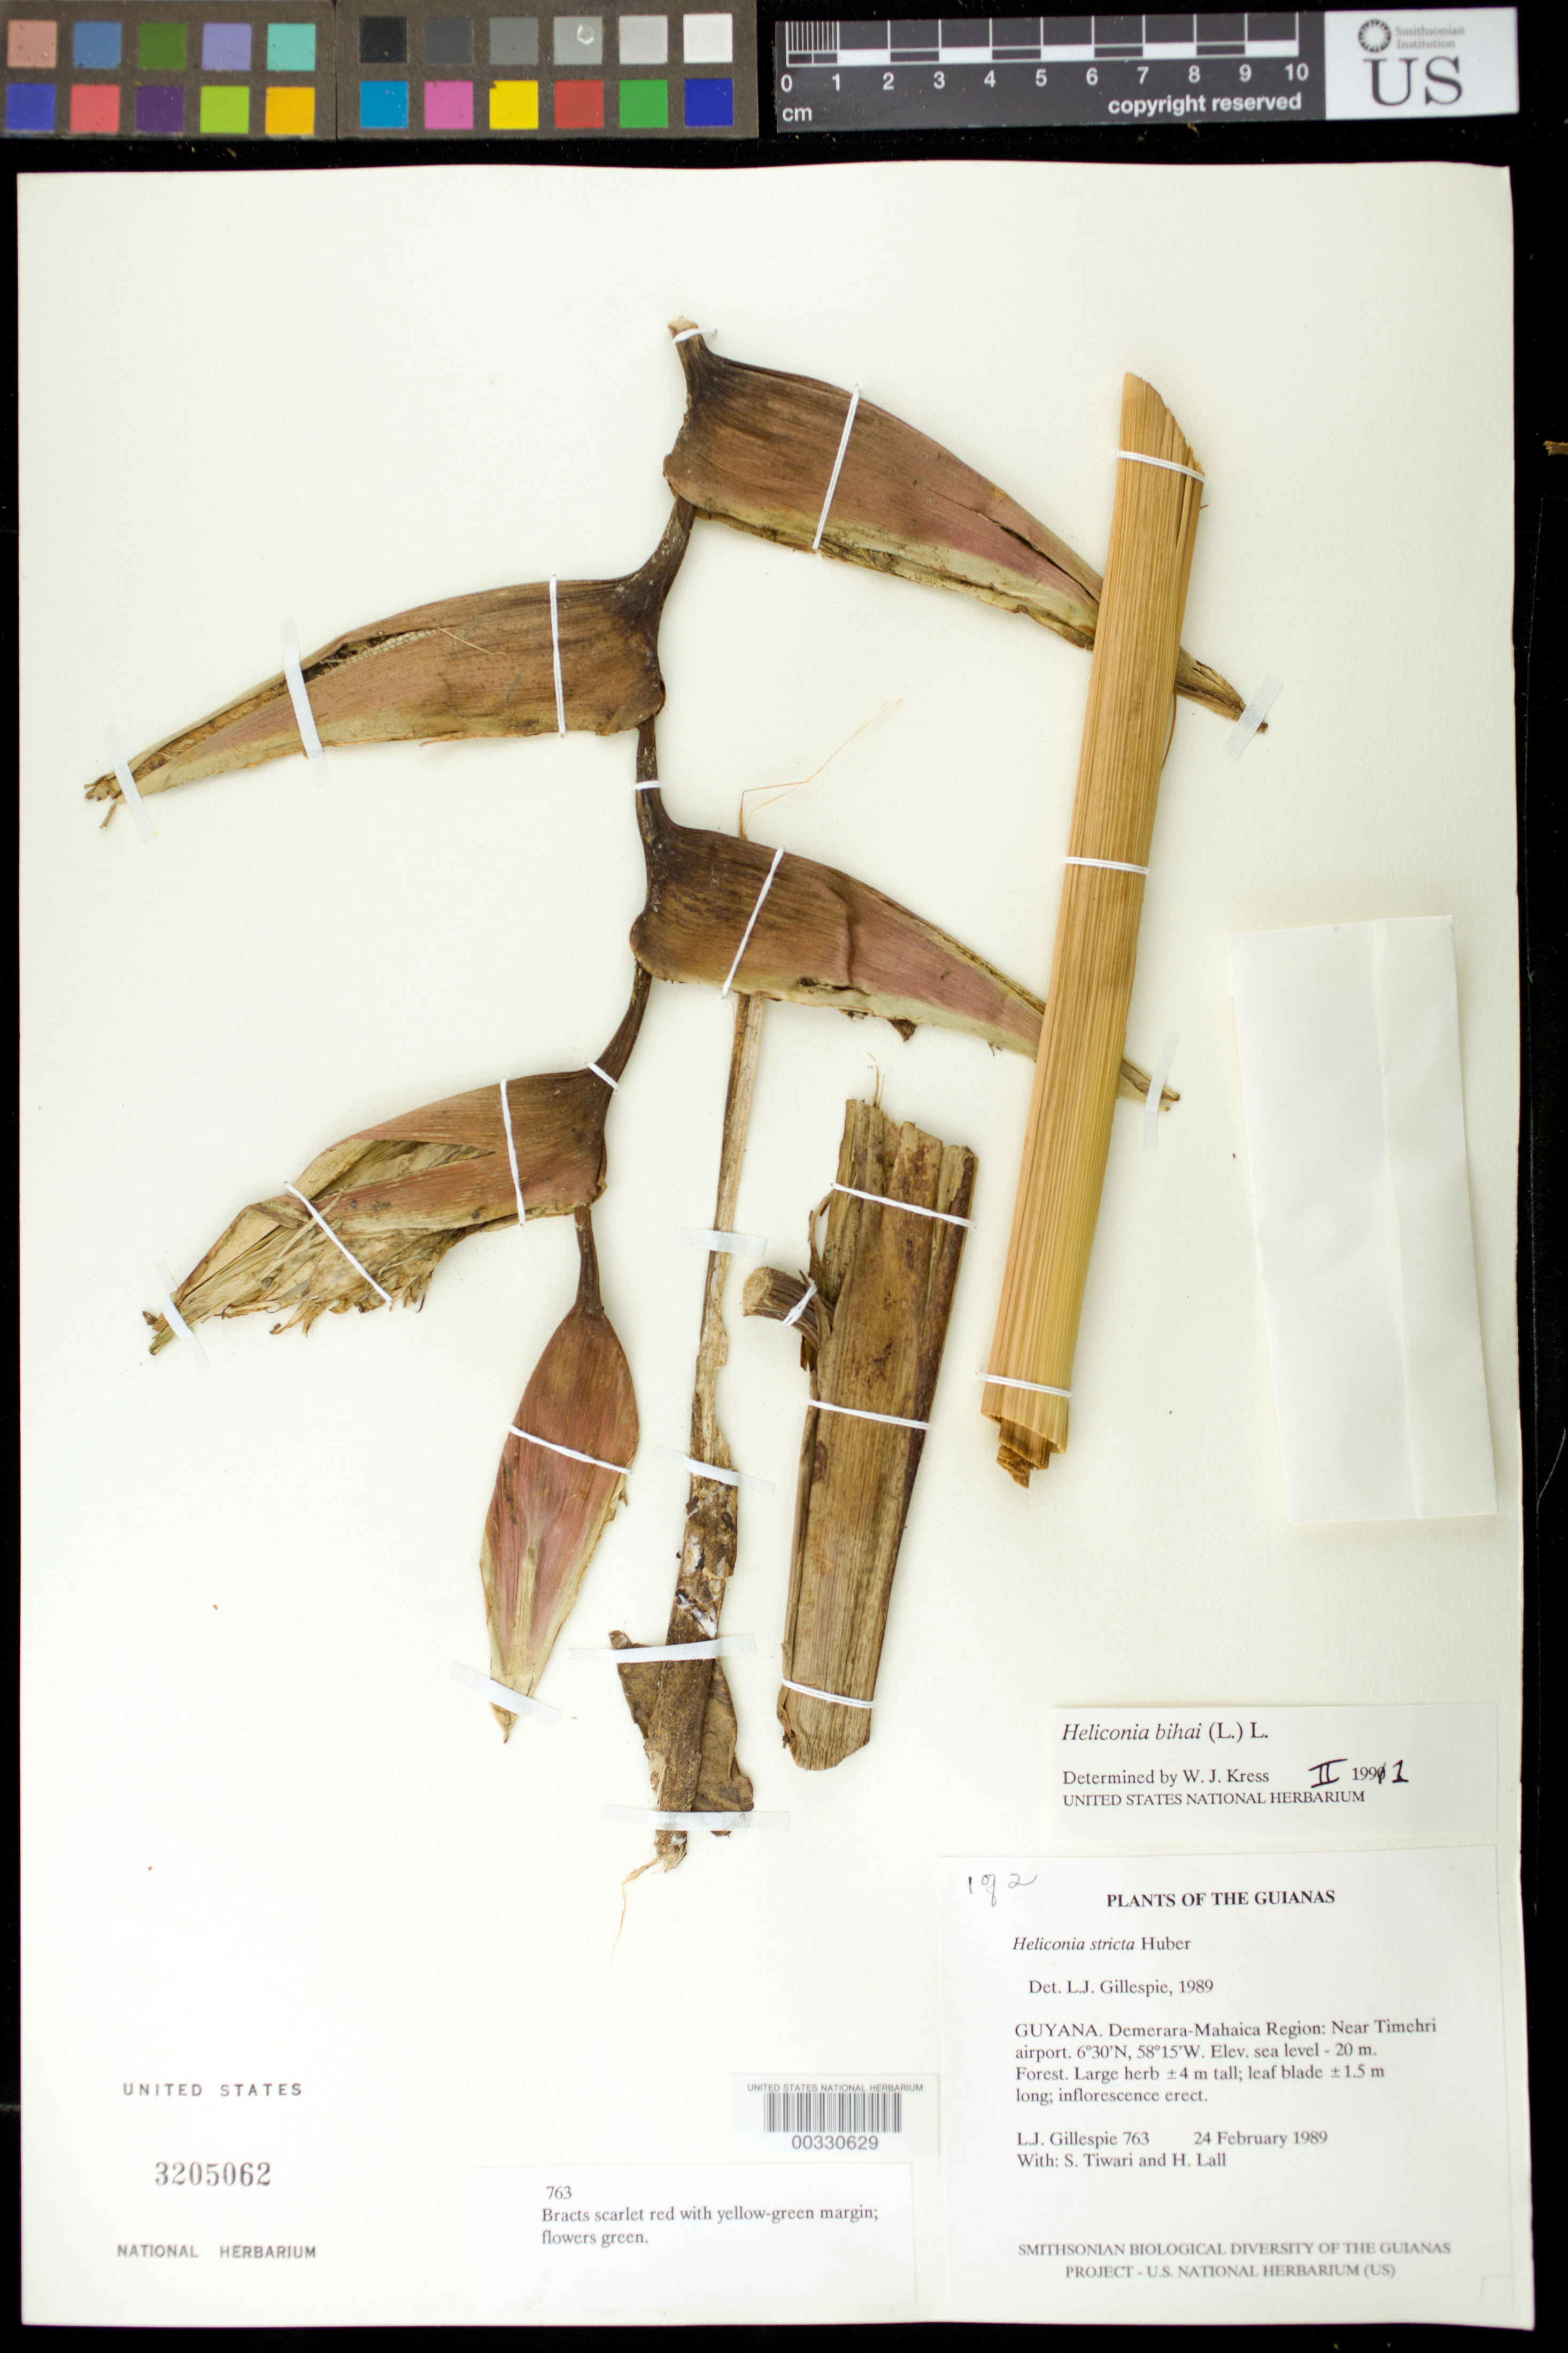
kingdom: Plantae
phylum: Tracheophyta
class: Liliopsida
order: Zingiberales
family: Heliconiaceae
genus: Heliconia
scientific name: Heliconia bihai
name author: (L.) L.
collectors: L. J. Gillespie, S. Tiwari & H. Lall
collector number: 763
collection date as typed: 24 Feb 1989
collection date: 1989-02-24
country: Guyana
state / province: Demerara-Mahaica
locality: Near timehri airport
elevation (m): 0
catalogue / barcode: US 3205062